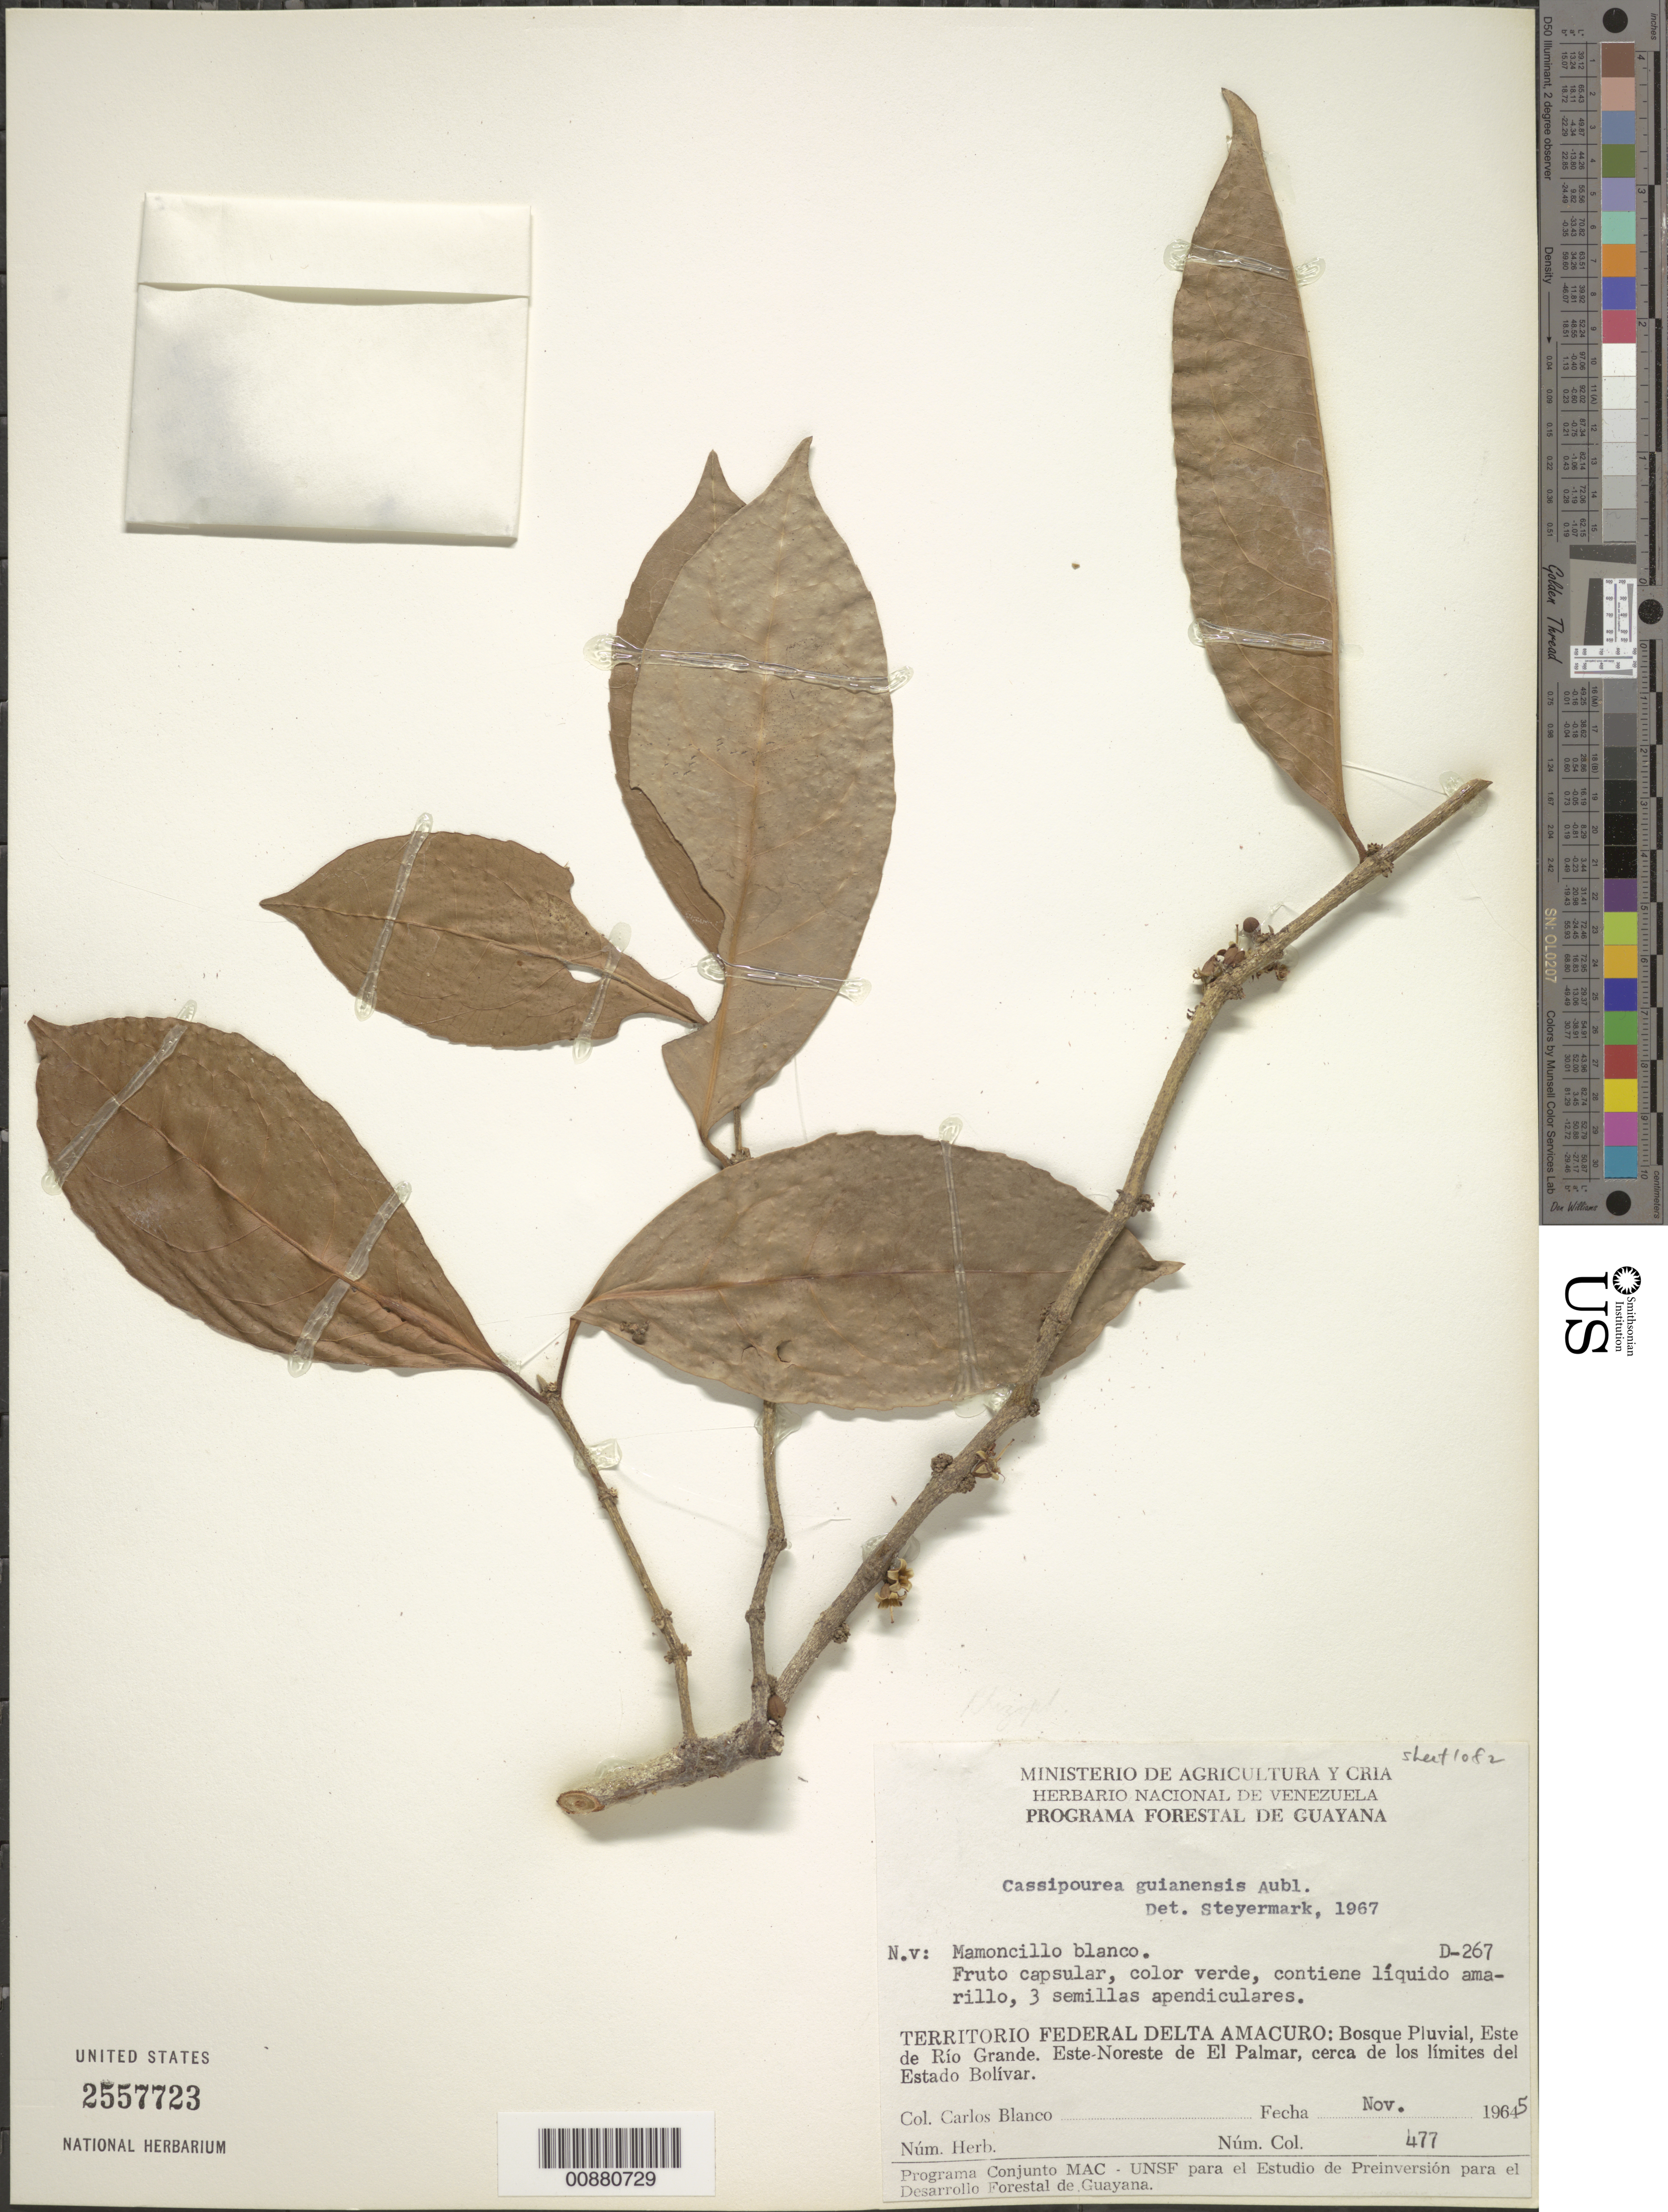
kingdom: Plantae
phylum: Tracheophyta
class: Magnoliopsida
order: Malpighiales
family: Rhizophoraceae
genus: Cassipourea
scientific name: Cassipourea guianensis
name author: Aubl.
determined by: Floret, J. J.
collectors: C. A. Blanco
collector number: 477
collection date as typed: Nov-65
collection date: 1965-11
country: Venezuela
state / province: Delta Amacuro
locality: Río Grande, Este de; Este-Noreste de El Palmar, cerca de los limites del Estado Bolívar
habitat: Rainforest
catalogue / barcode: US 2557723